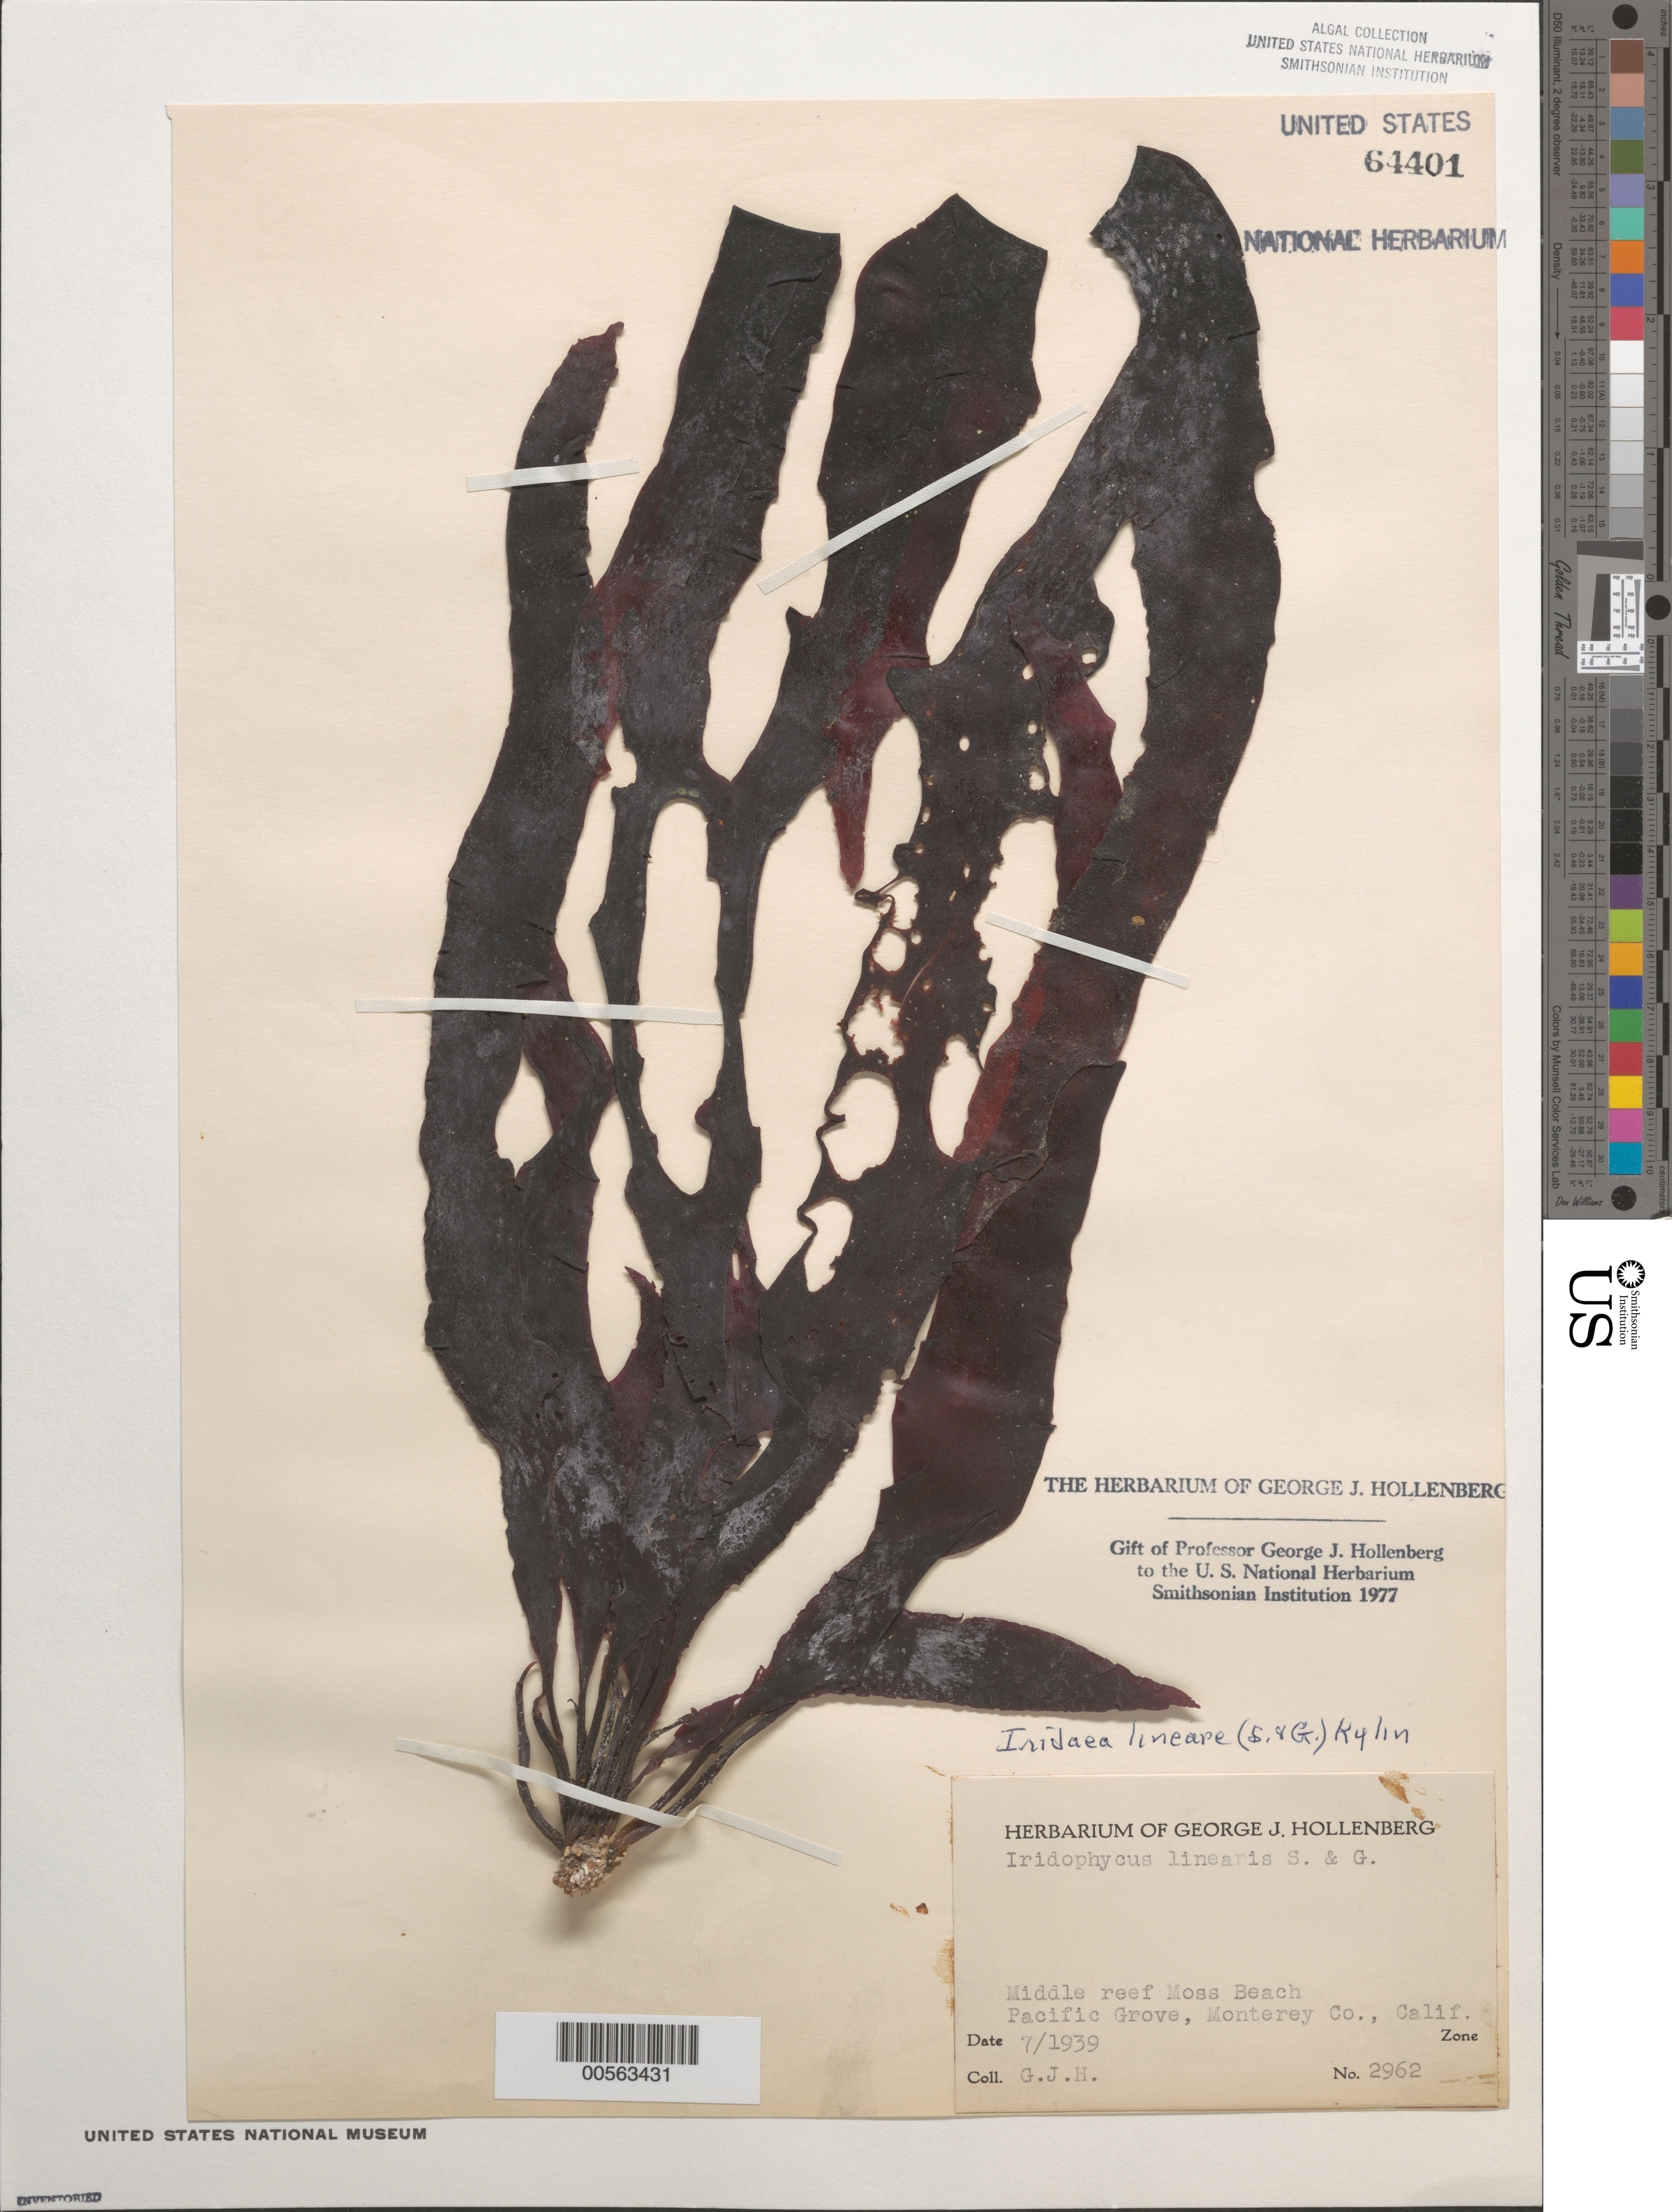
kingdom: Plantae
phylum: Rhodophyta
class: Florideophyceae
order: Gigartinales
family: Gigartinaceae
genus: Mazzaella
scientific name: Mazzaella linearis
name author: (Setchell & N.L. Gardner) Fredericq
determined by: Algae name updating Project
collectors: G. Hollenberg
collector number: GJH 2962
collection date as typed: Jul 1939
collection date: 1939-07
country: United States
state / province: California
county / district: Monterey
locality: Middle reef of Moss Beach, Pacific Grove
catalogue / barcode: US 64401